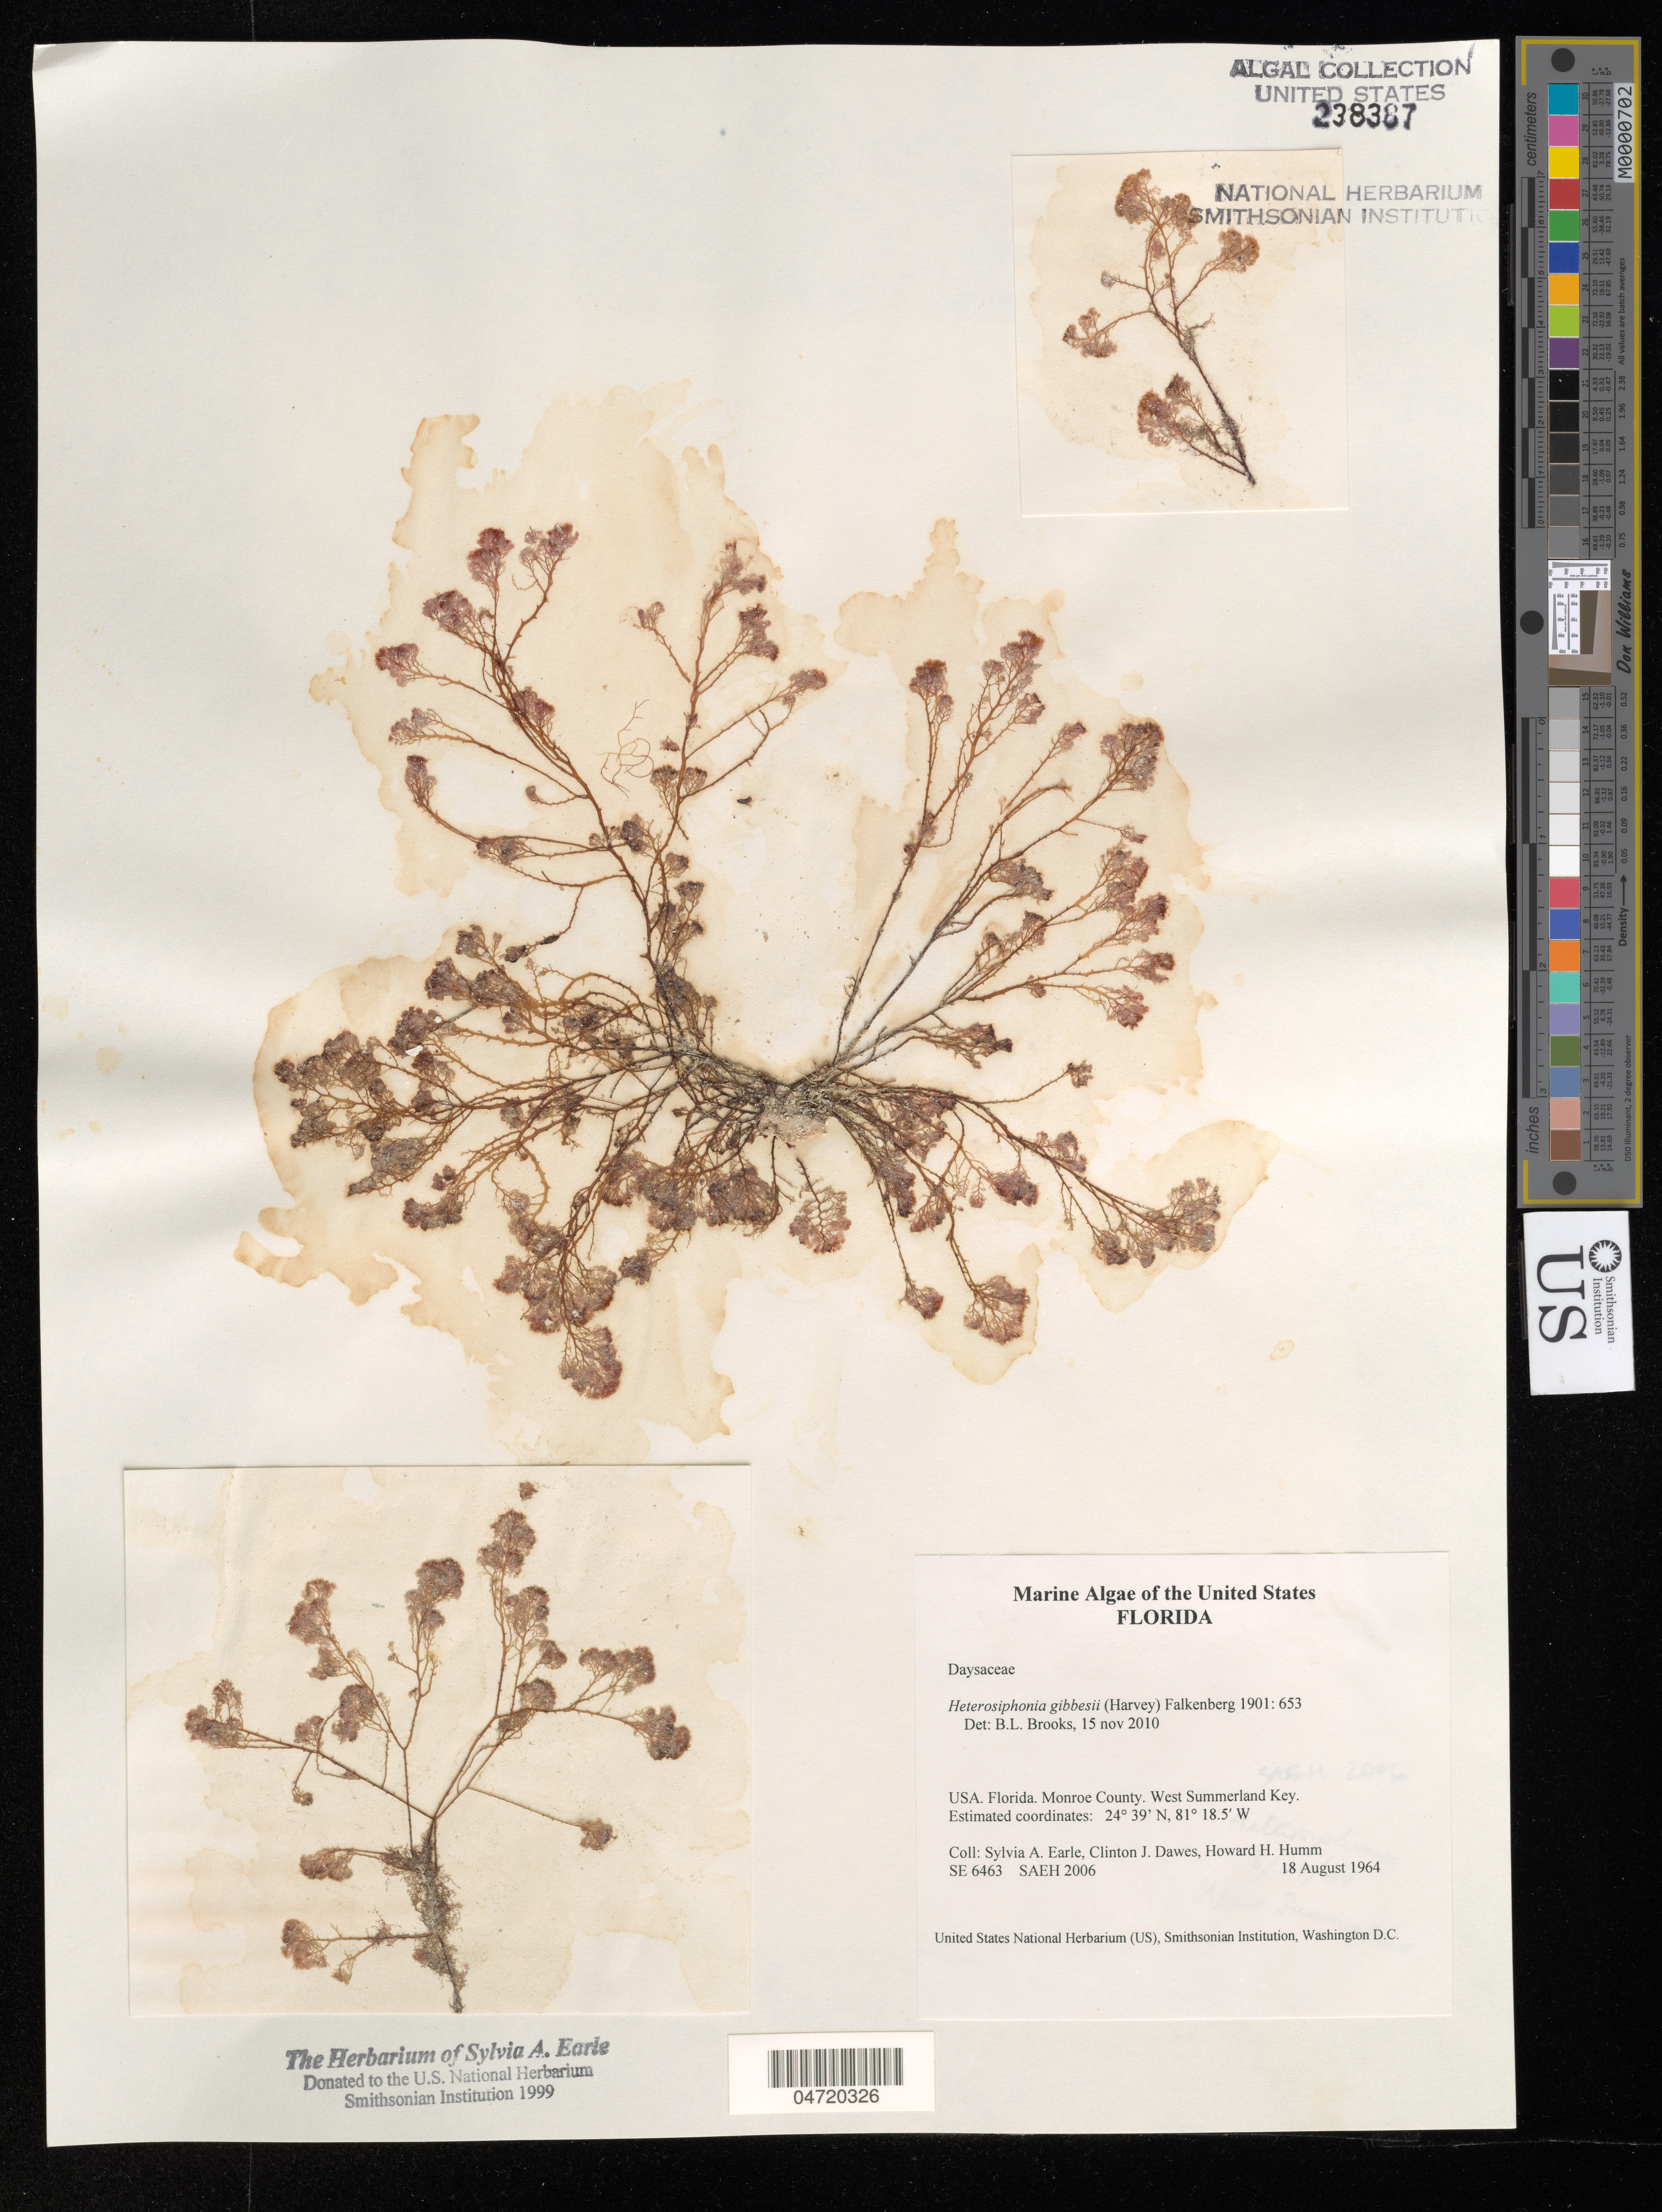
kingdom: Plantae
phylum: Rhodophyta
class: Florideophyceae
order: Ceramiales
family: Dasyaceae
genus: Heterosiphonia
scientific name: Heterosiphonia gibbesii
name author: (Harv.)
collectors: S. A. Earle, C. Dawes & H. Humm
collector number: SE6463/SAEH2006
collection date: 1964-08-18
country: United States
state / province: Florida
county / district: Monroe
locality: Monroe County. West Summerland Key.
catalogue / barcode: US 238387